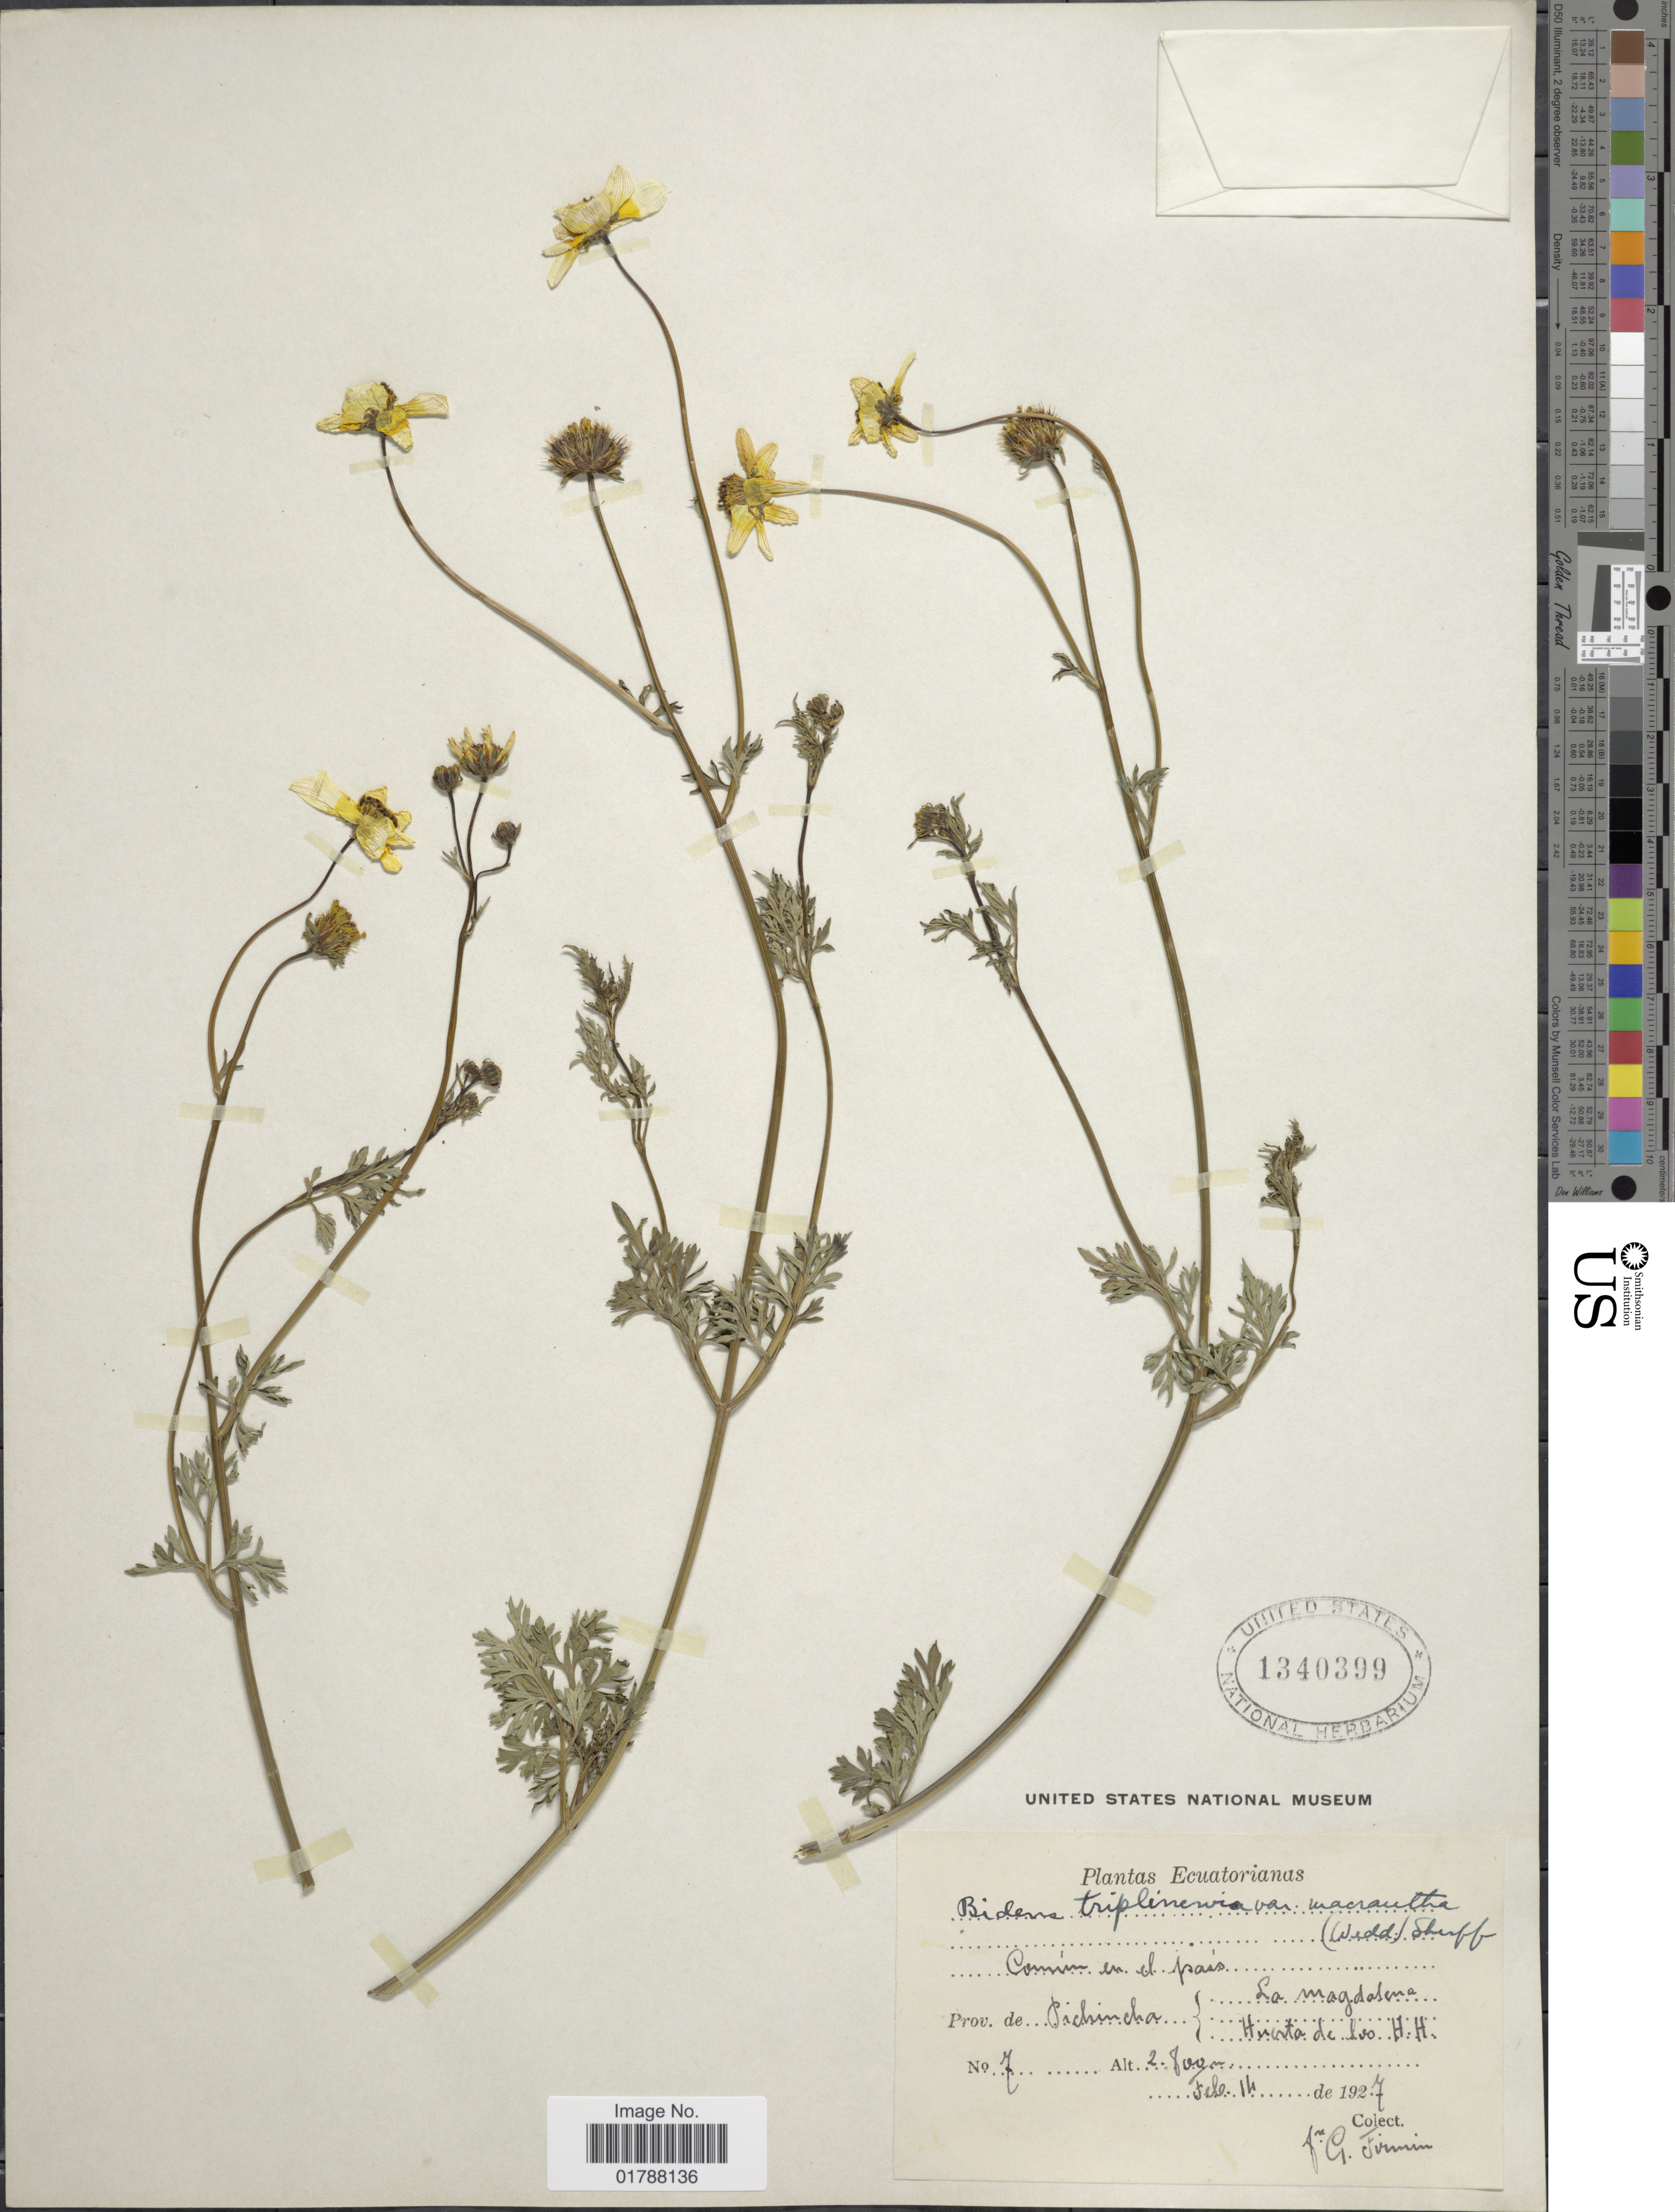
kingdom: Plantae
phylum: Tracheophyta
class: Magnoliopsida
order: Asterales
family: Asteraceae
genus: Bidens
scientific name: Bidens andicola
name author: Kunth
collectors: G. Firmin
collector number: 7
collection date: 1927-02-14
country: Ecuador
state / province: Pichincha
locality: Prov. de Pichinha, La Magdalena, Huarta de lvo H. H.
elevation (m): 2800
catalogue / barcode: US 1340399